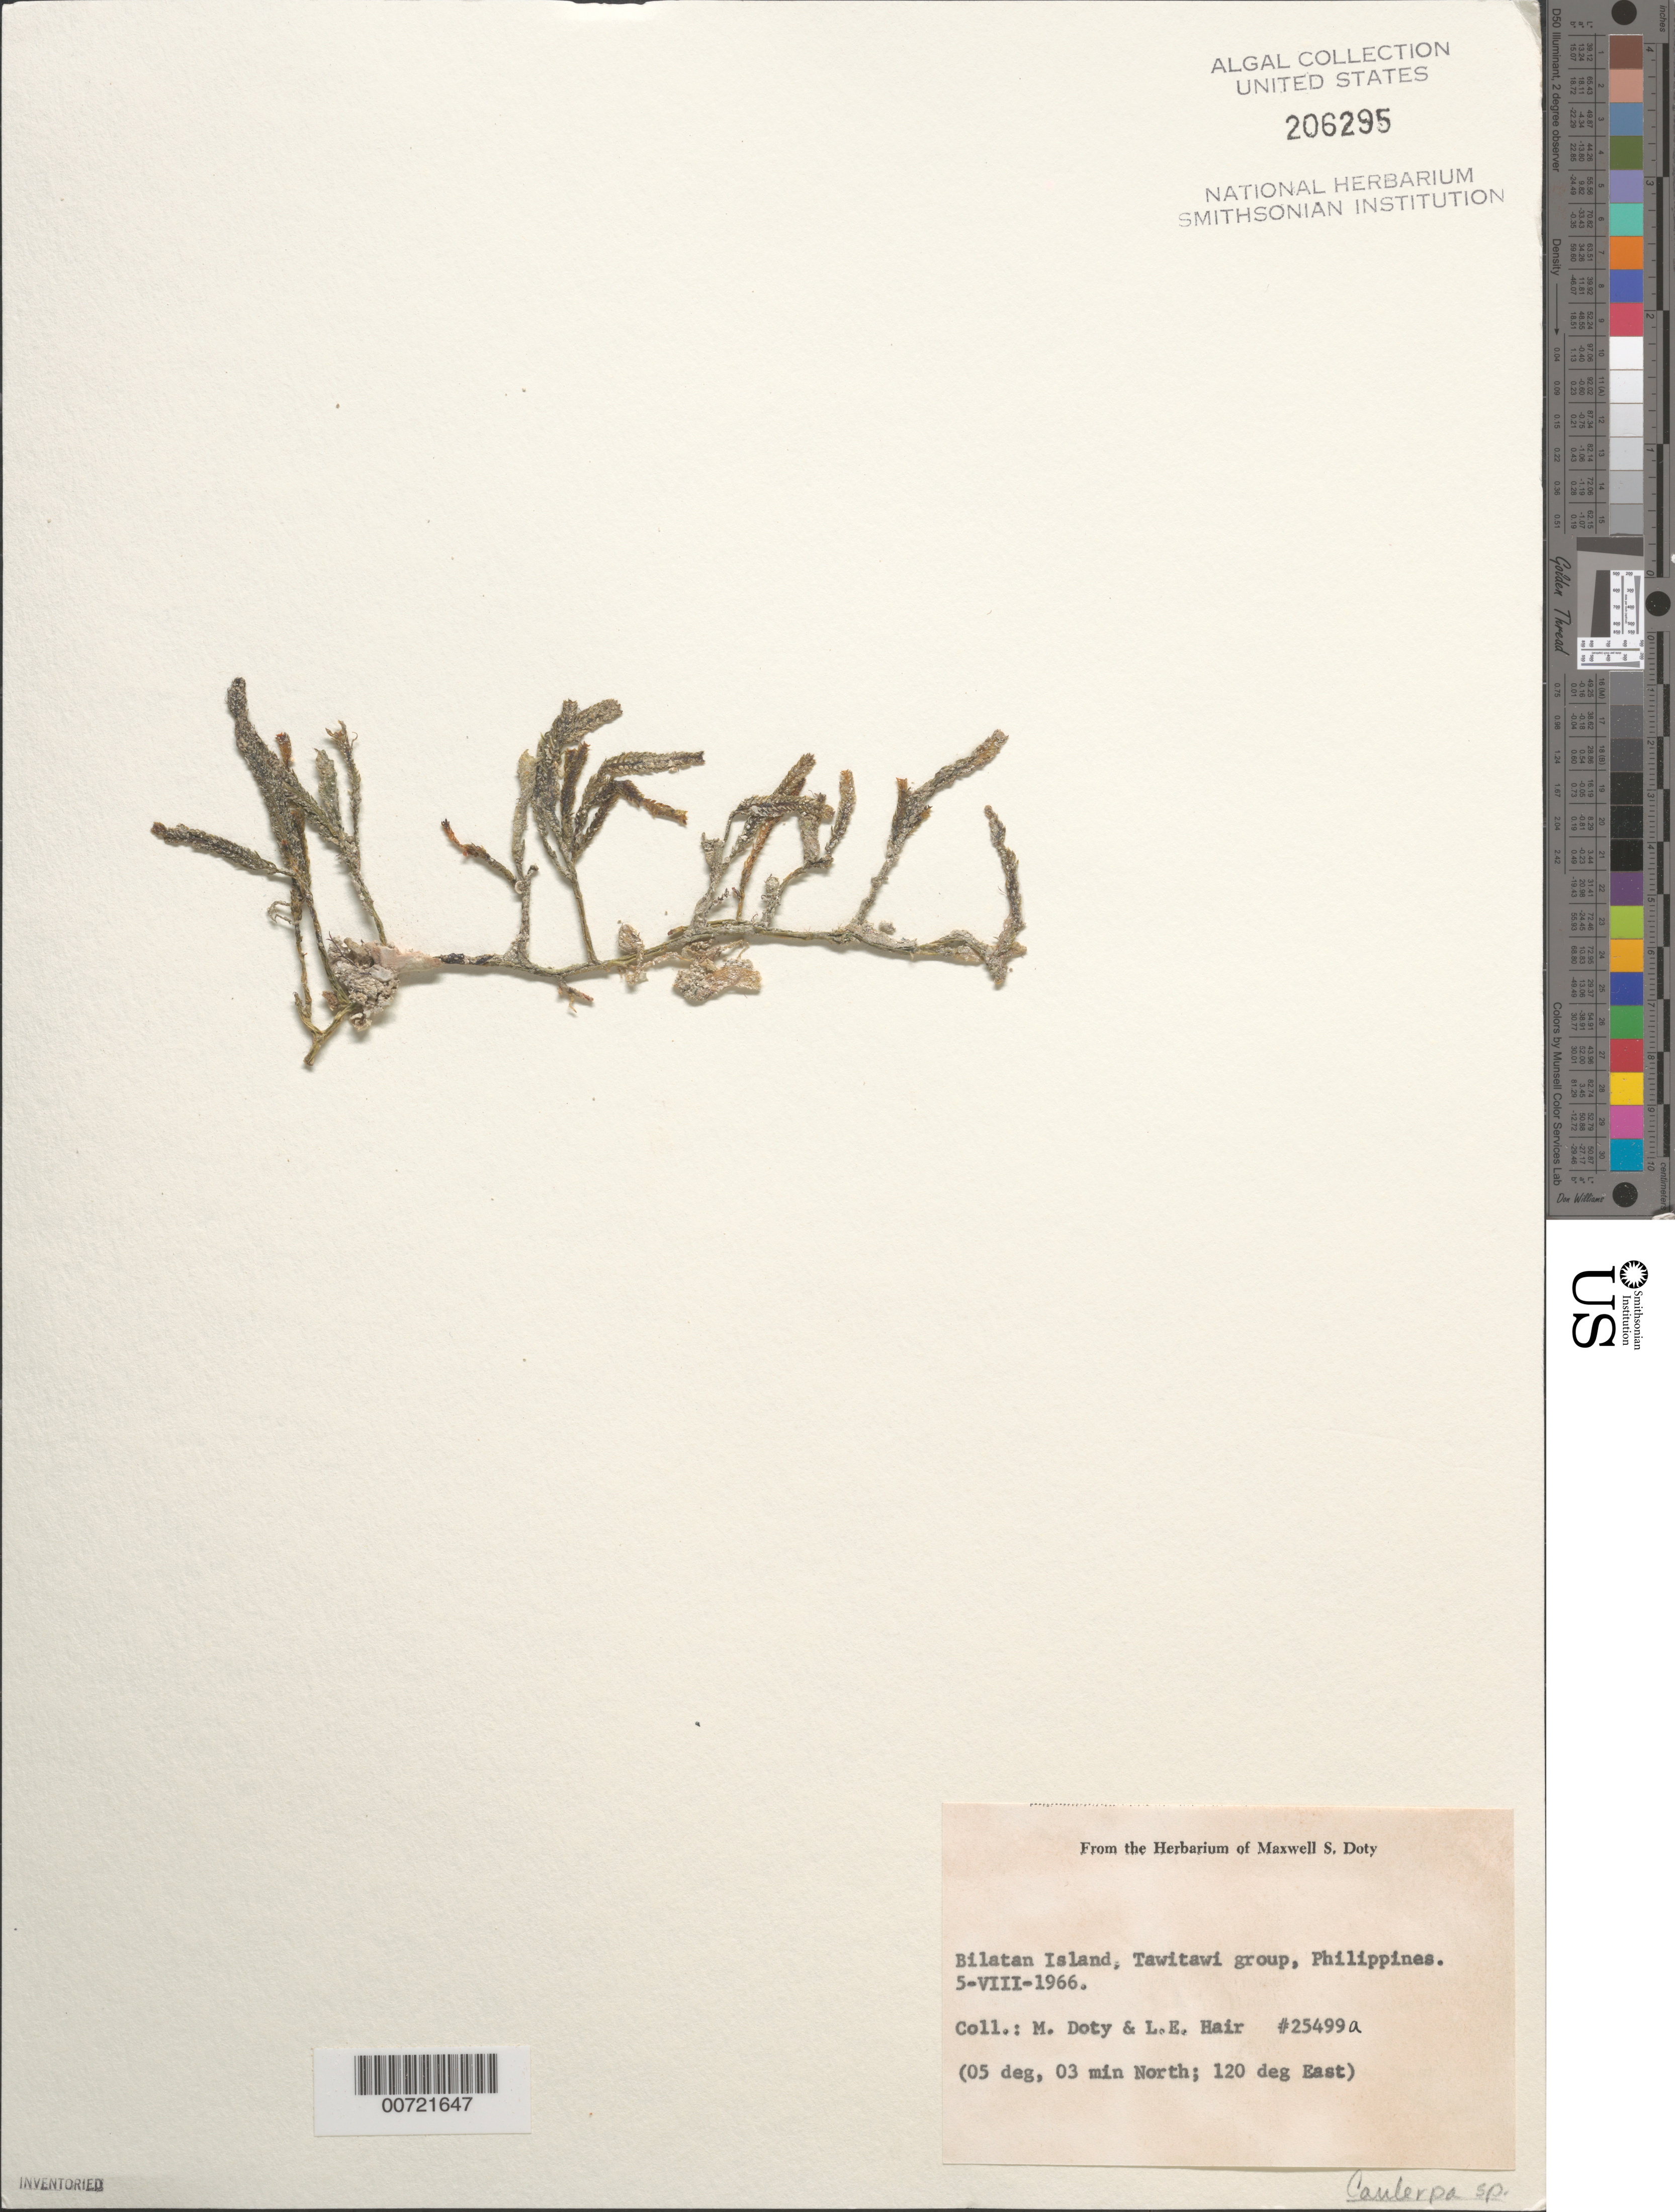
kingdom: Plantae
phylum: Chlorophyta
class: Ulvophyceae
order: Bryopsidales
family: Caulerpaceae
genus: Caulerpa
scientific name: Caulerpa sp.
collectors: M. S. Doty & L. Hair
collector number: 25499a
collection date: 1966-08-05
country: Philippines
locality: Bilatan Island, Tawitawi group.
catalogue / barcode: US 206295